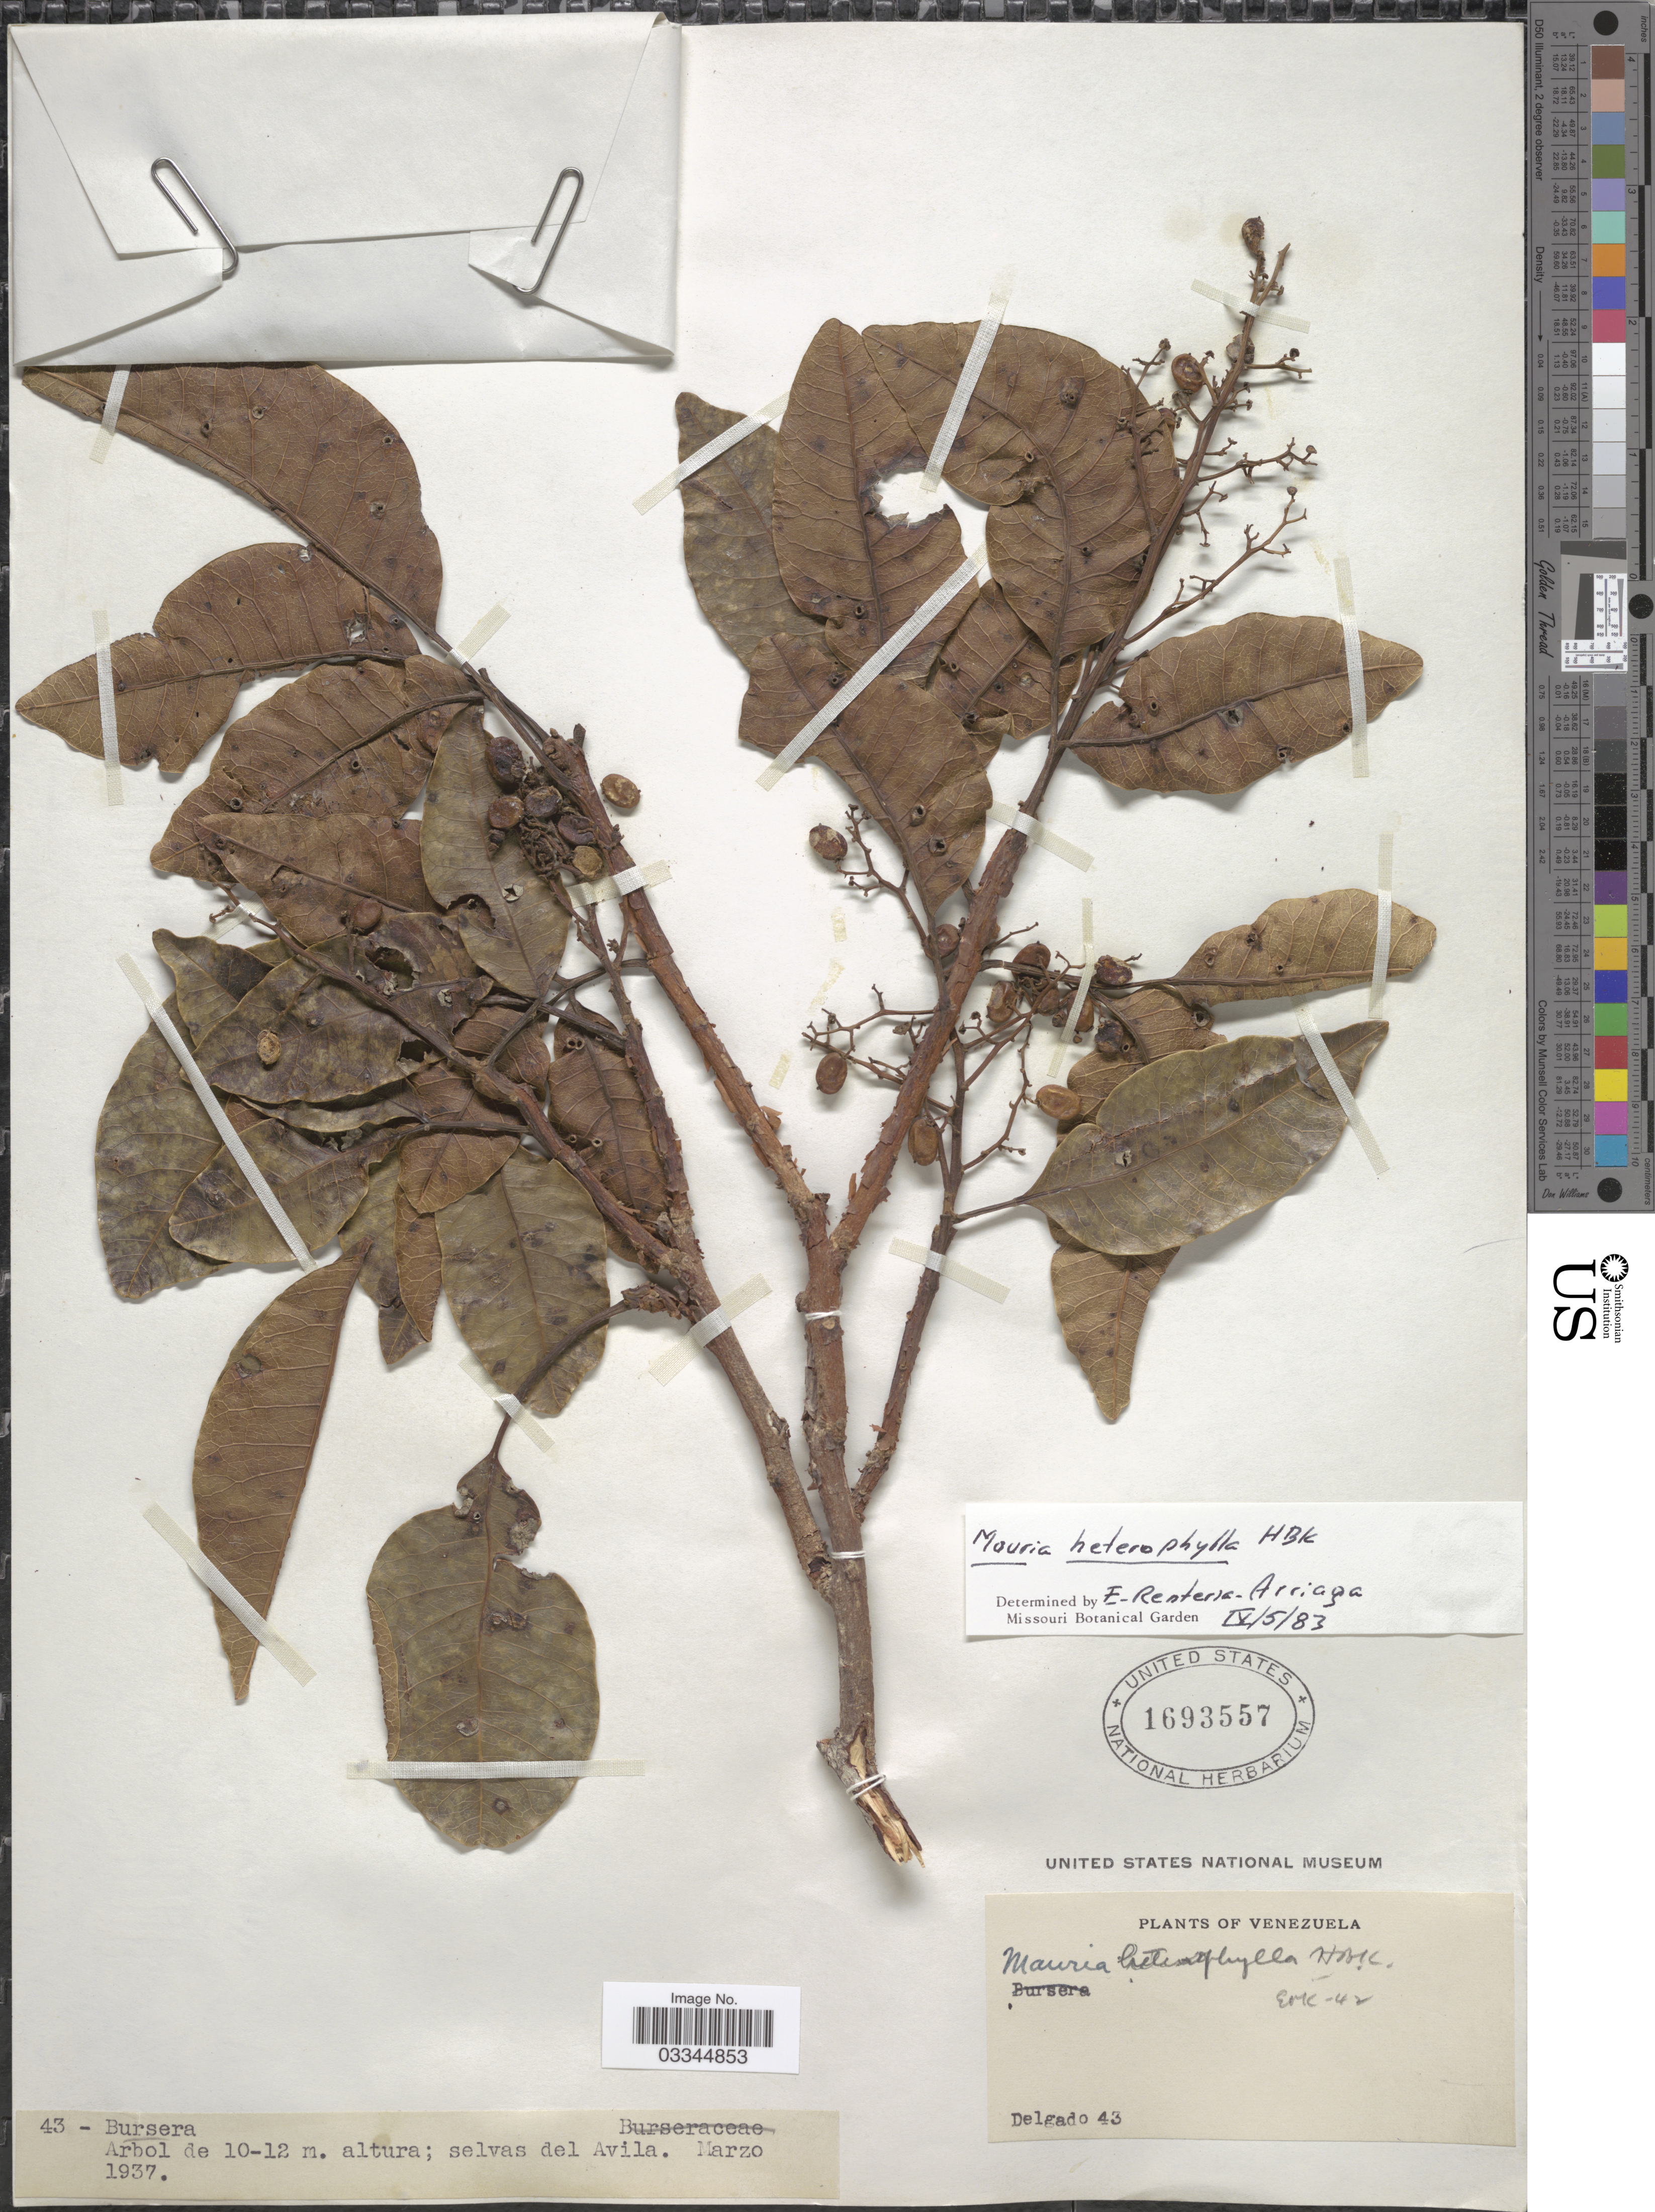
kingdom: Plantae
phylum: Tracheophyta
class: Magnoliopsida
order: Sapindales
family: Anacardiaceae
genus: Mauria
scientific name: Mauria heterophylla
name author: Kunth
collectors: Delgado, --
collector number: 43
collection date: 1937-03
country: Venezuela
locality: Selvas del Avila.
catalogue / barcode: US 1693557